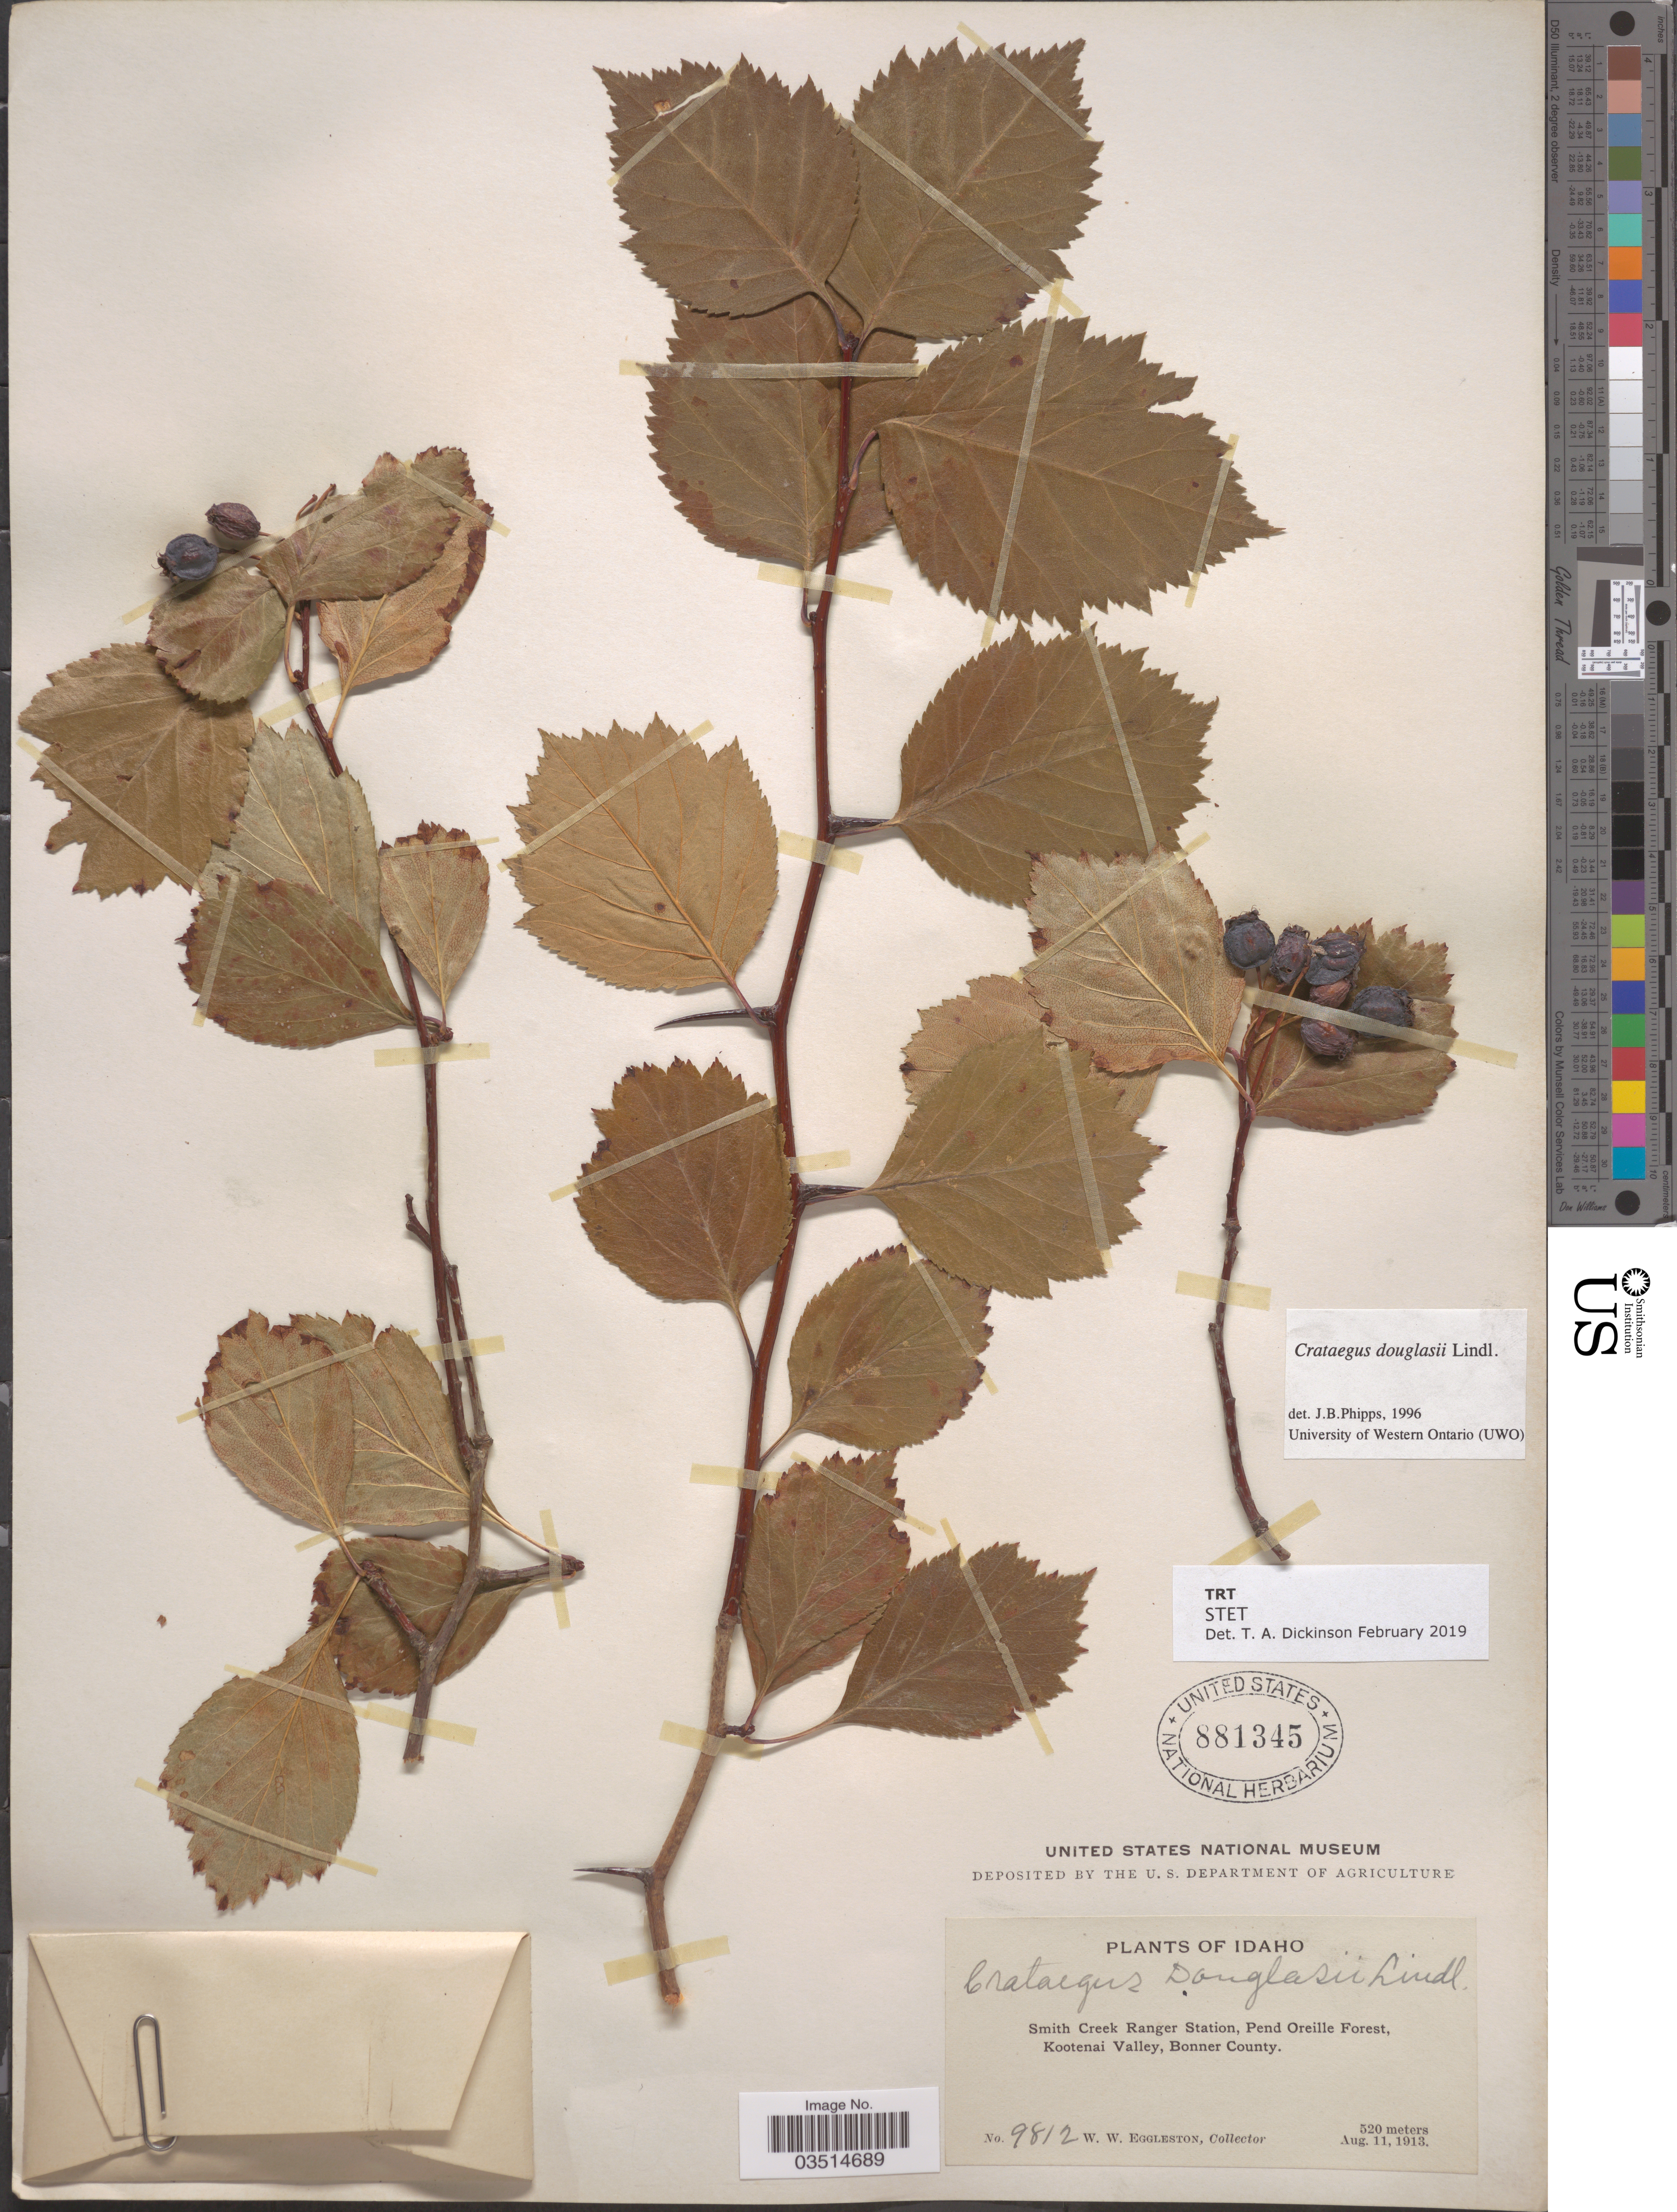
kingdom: Plantae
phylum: Tracheophyta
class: Magnoliopsida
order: Rosales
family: Rosaceae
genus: Crataegus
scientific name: Crataegus douglasii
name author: Lindl.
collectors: W. W. Eggleston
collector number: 9812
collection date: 1913-08-11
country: United States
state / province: Idaho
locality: Smith Creek Ranger Station, Pend Oreille Forest, Kootenai Valley, Bonner County.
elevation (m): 520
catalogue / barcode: US 881345